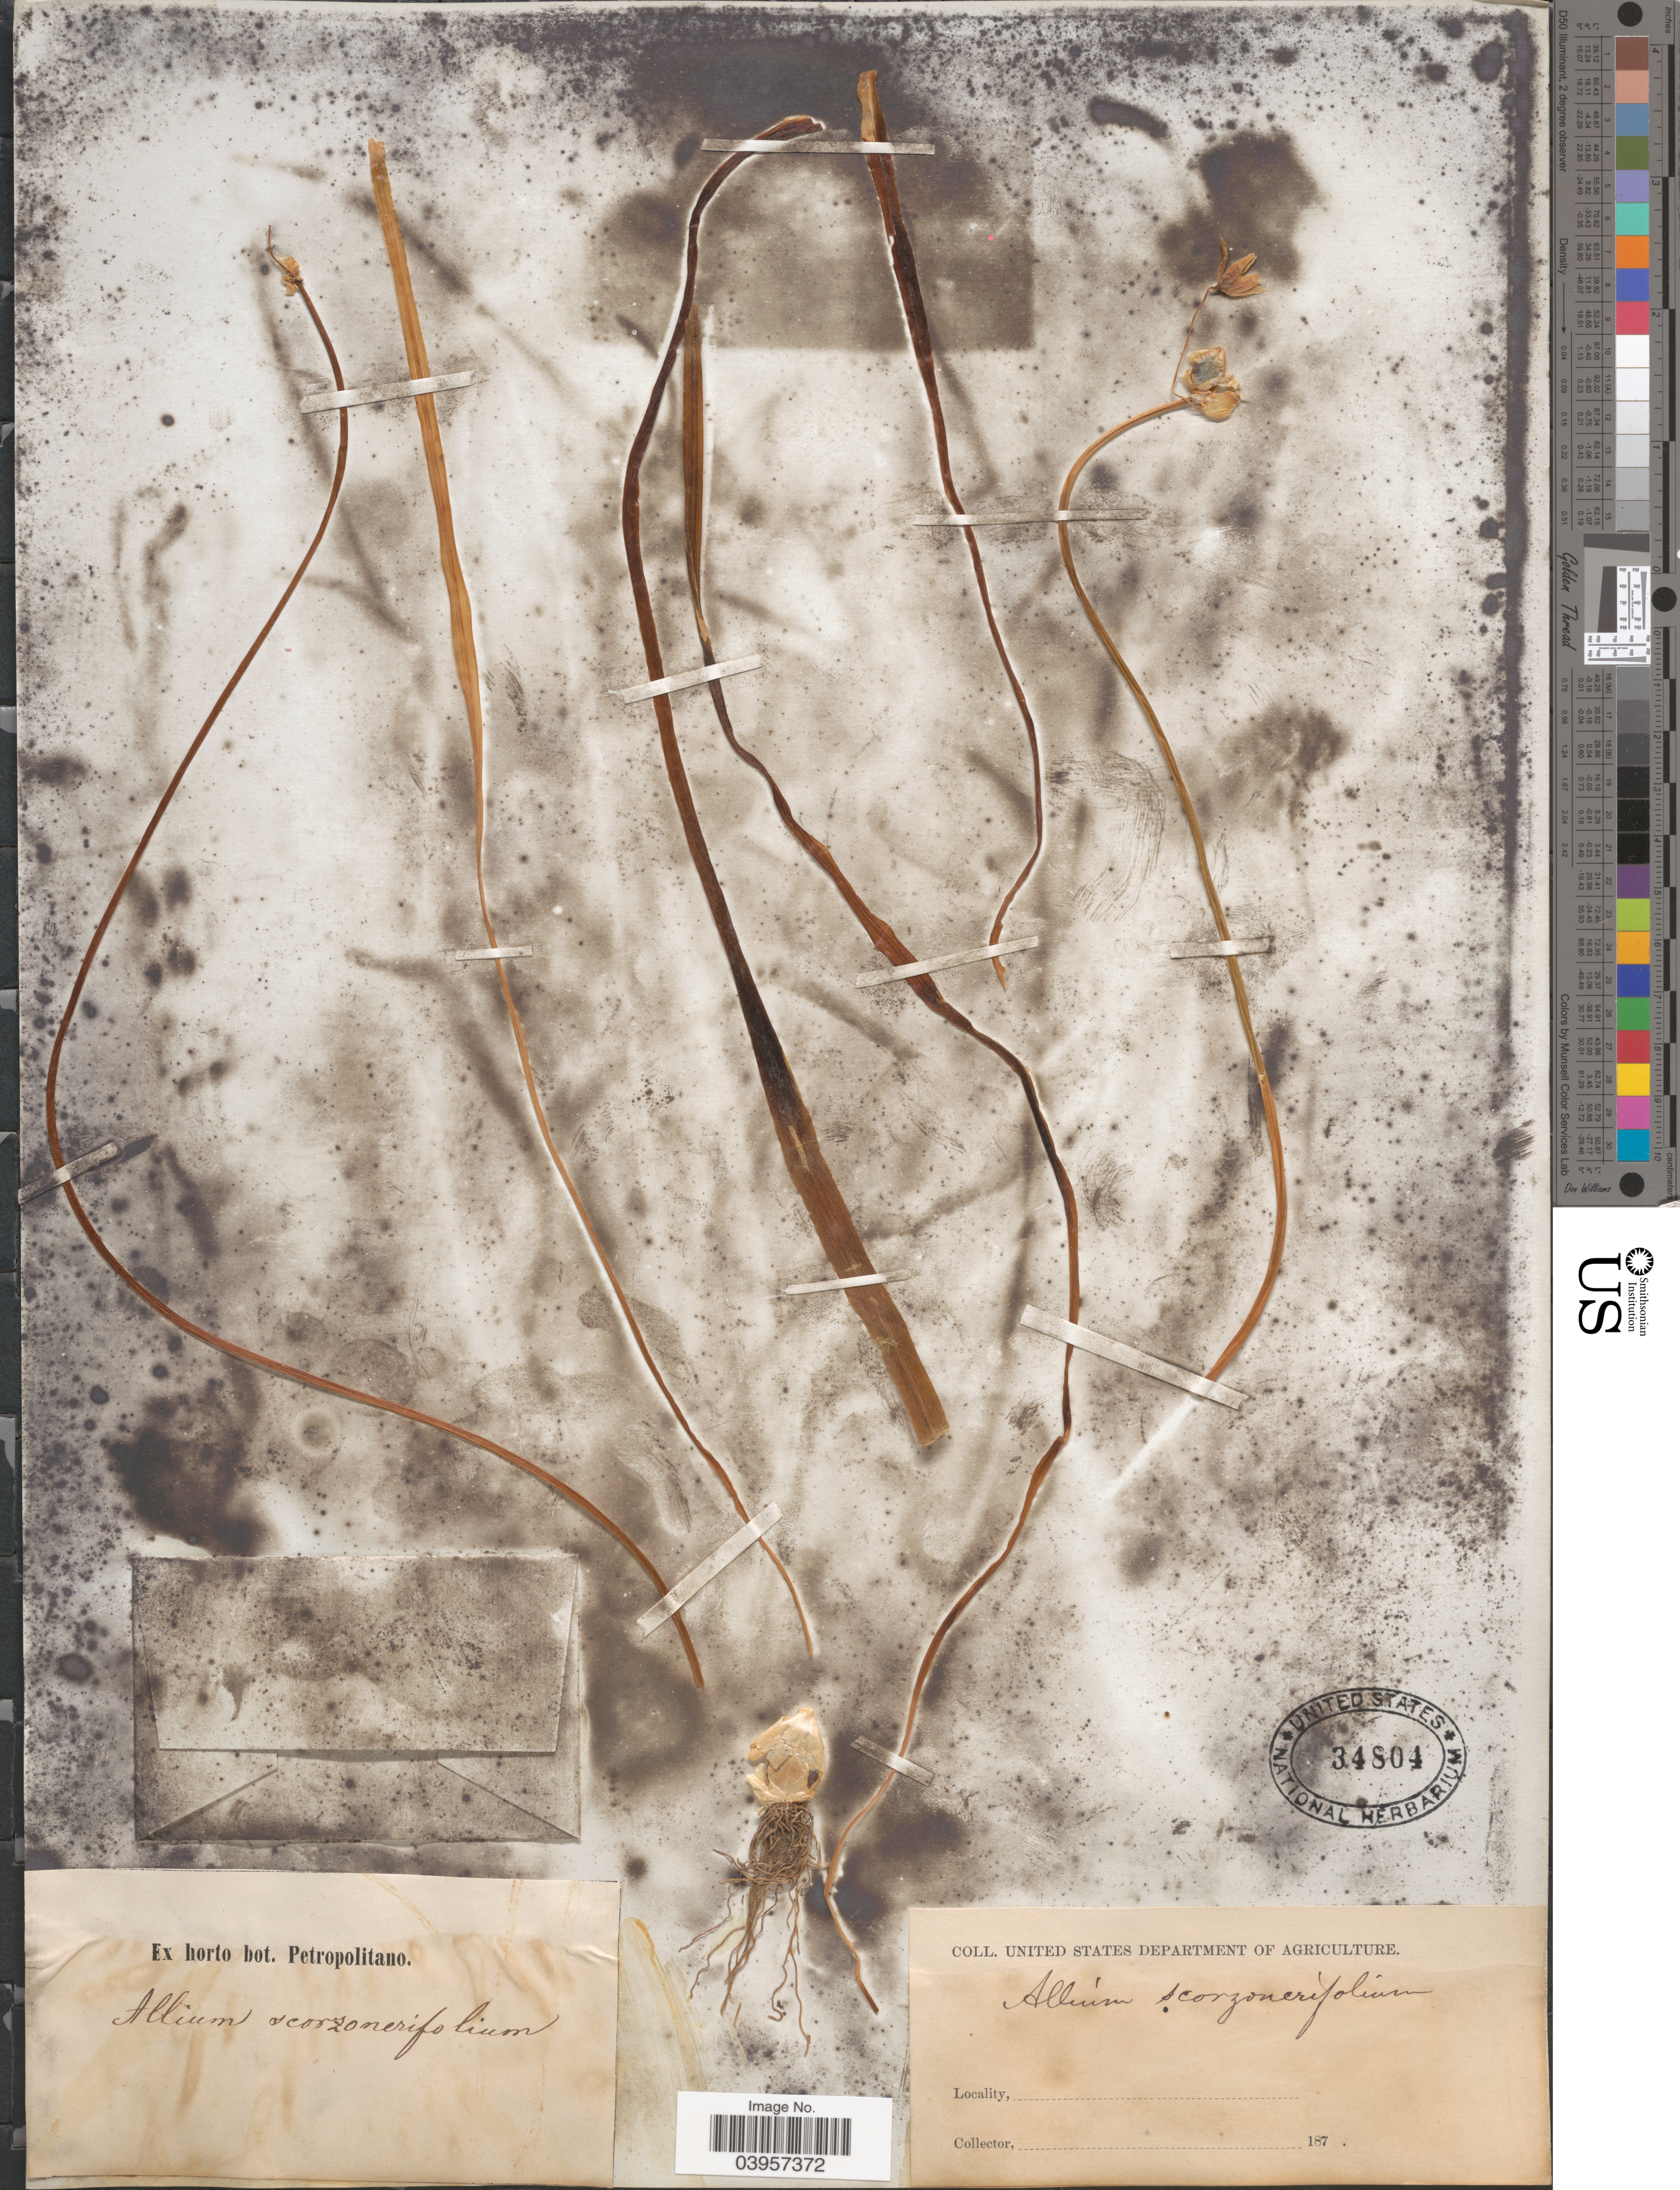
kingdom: Plantae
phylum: Tracheophyta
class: Liliopsida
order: Asparagales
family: Amaryllidaceae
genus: Allium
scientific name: Allium scorzonerifolium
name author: Desf. ex DC.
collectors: ex Horto Bot. Petropolitano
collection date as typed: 187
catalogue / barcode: US 34804